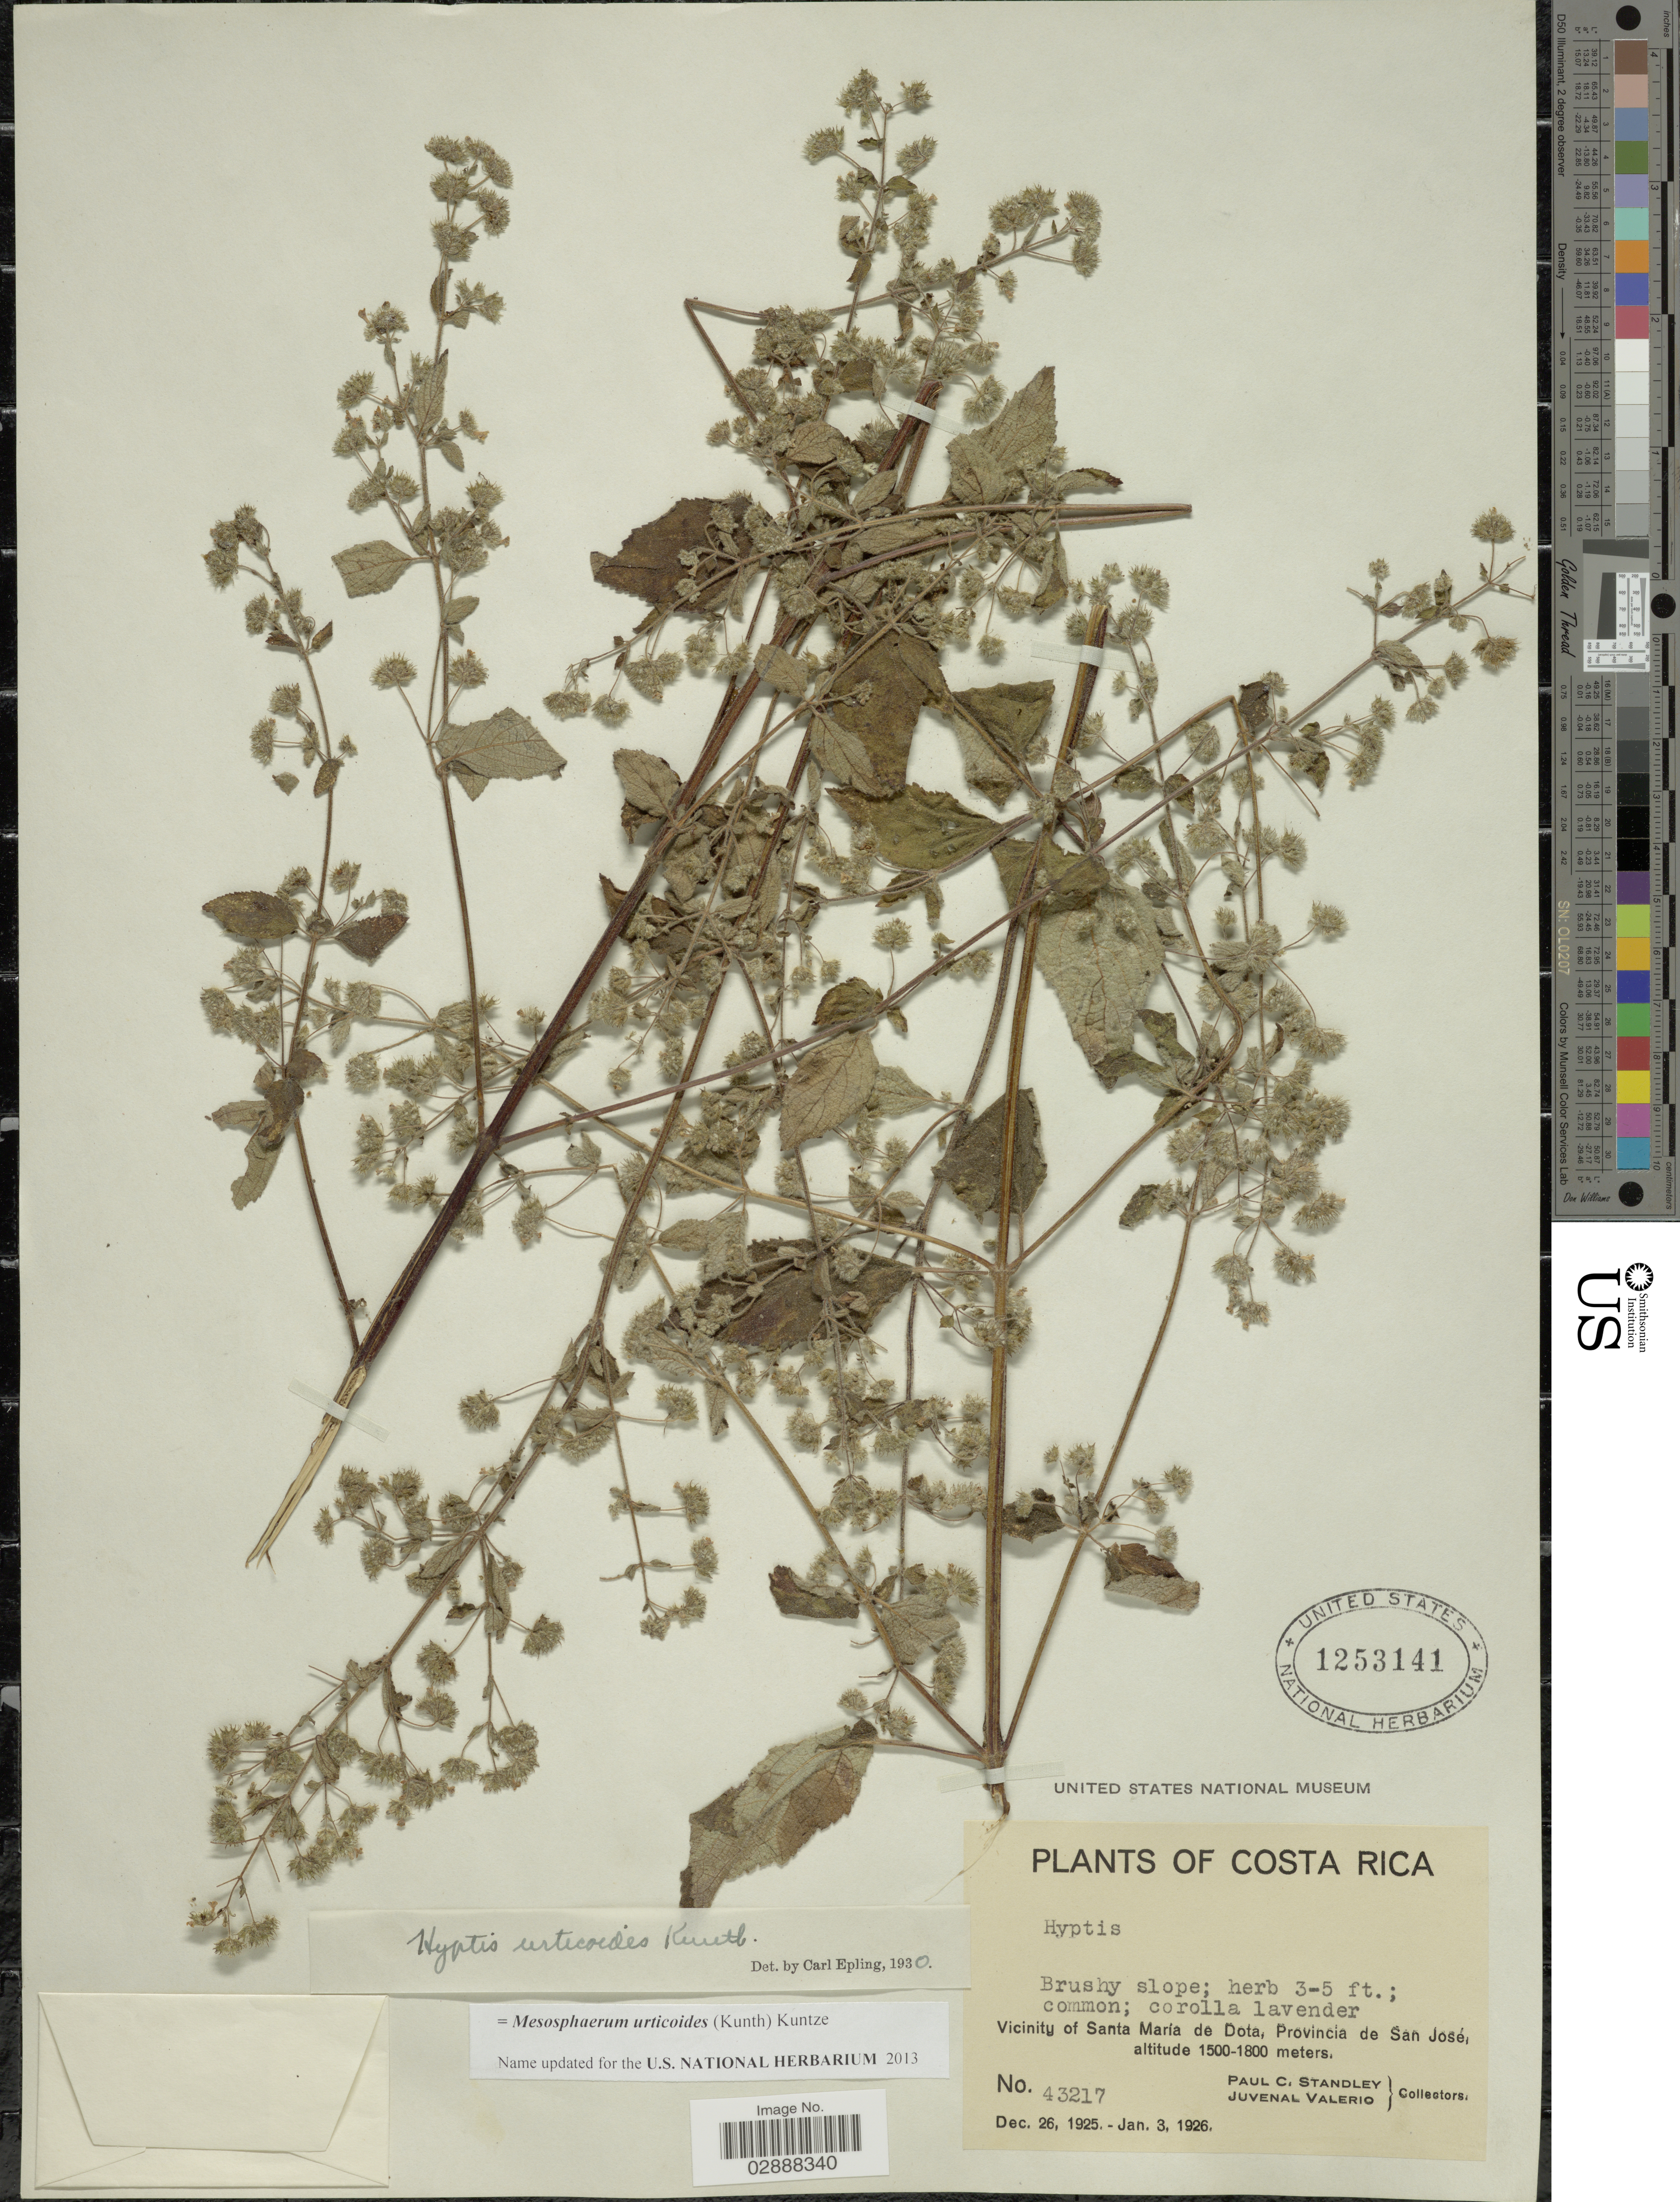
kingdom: Plantae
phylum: Tracheophyta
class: Magnoliopsida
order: Lamiales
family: Lamiaceae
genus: Mesosphaerum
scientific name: Mesosphaerum urticoides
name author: (Kunth) Kuntze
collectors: P. C. Standley & J. Valerio R.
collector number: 43217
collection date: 1925-12-26/1926-01-03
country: Costa Rica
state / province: San José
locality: Vicinity of Santa María de Dota.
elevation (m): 1500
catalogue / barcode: US 1253141